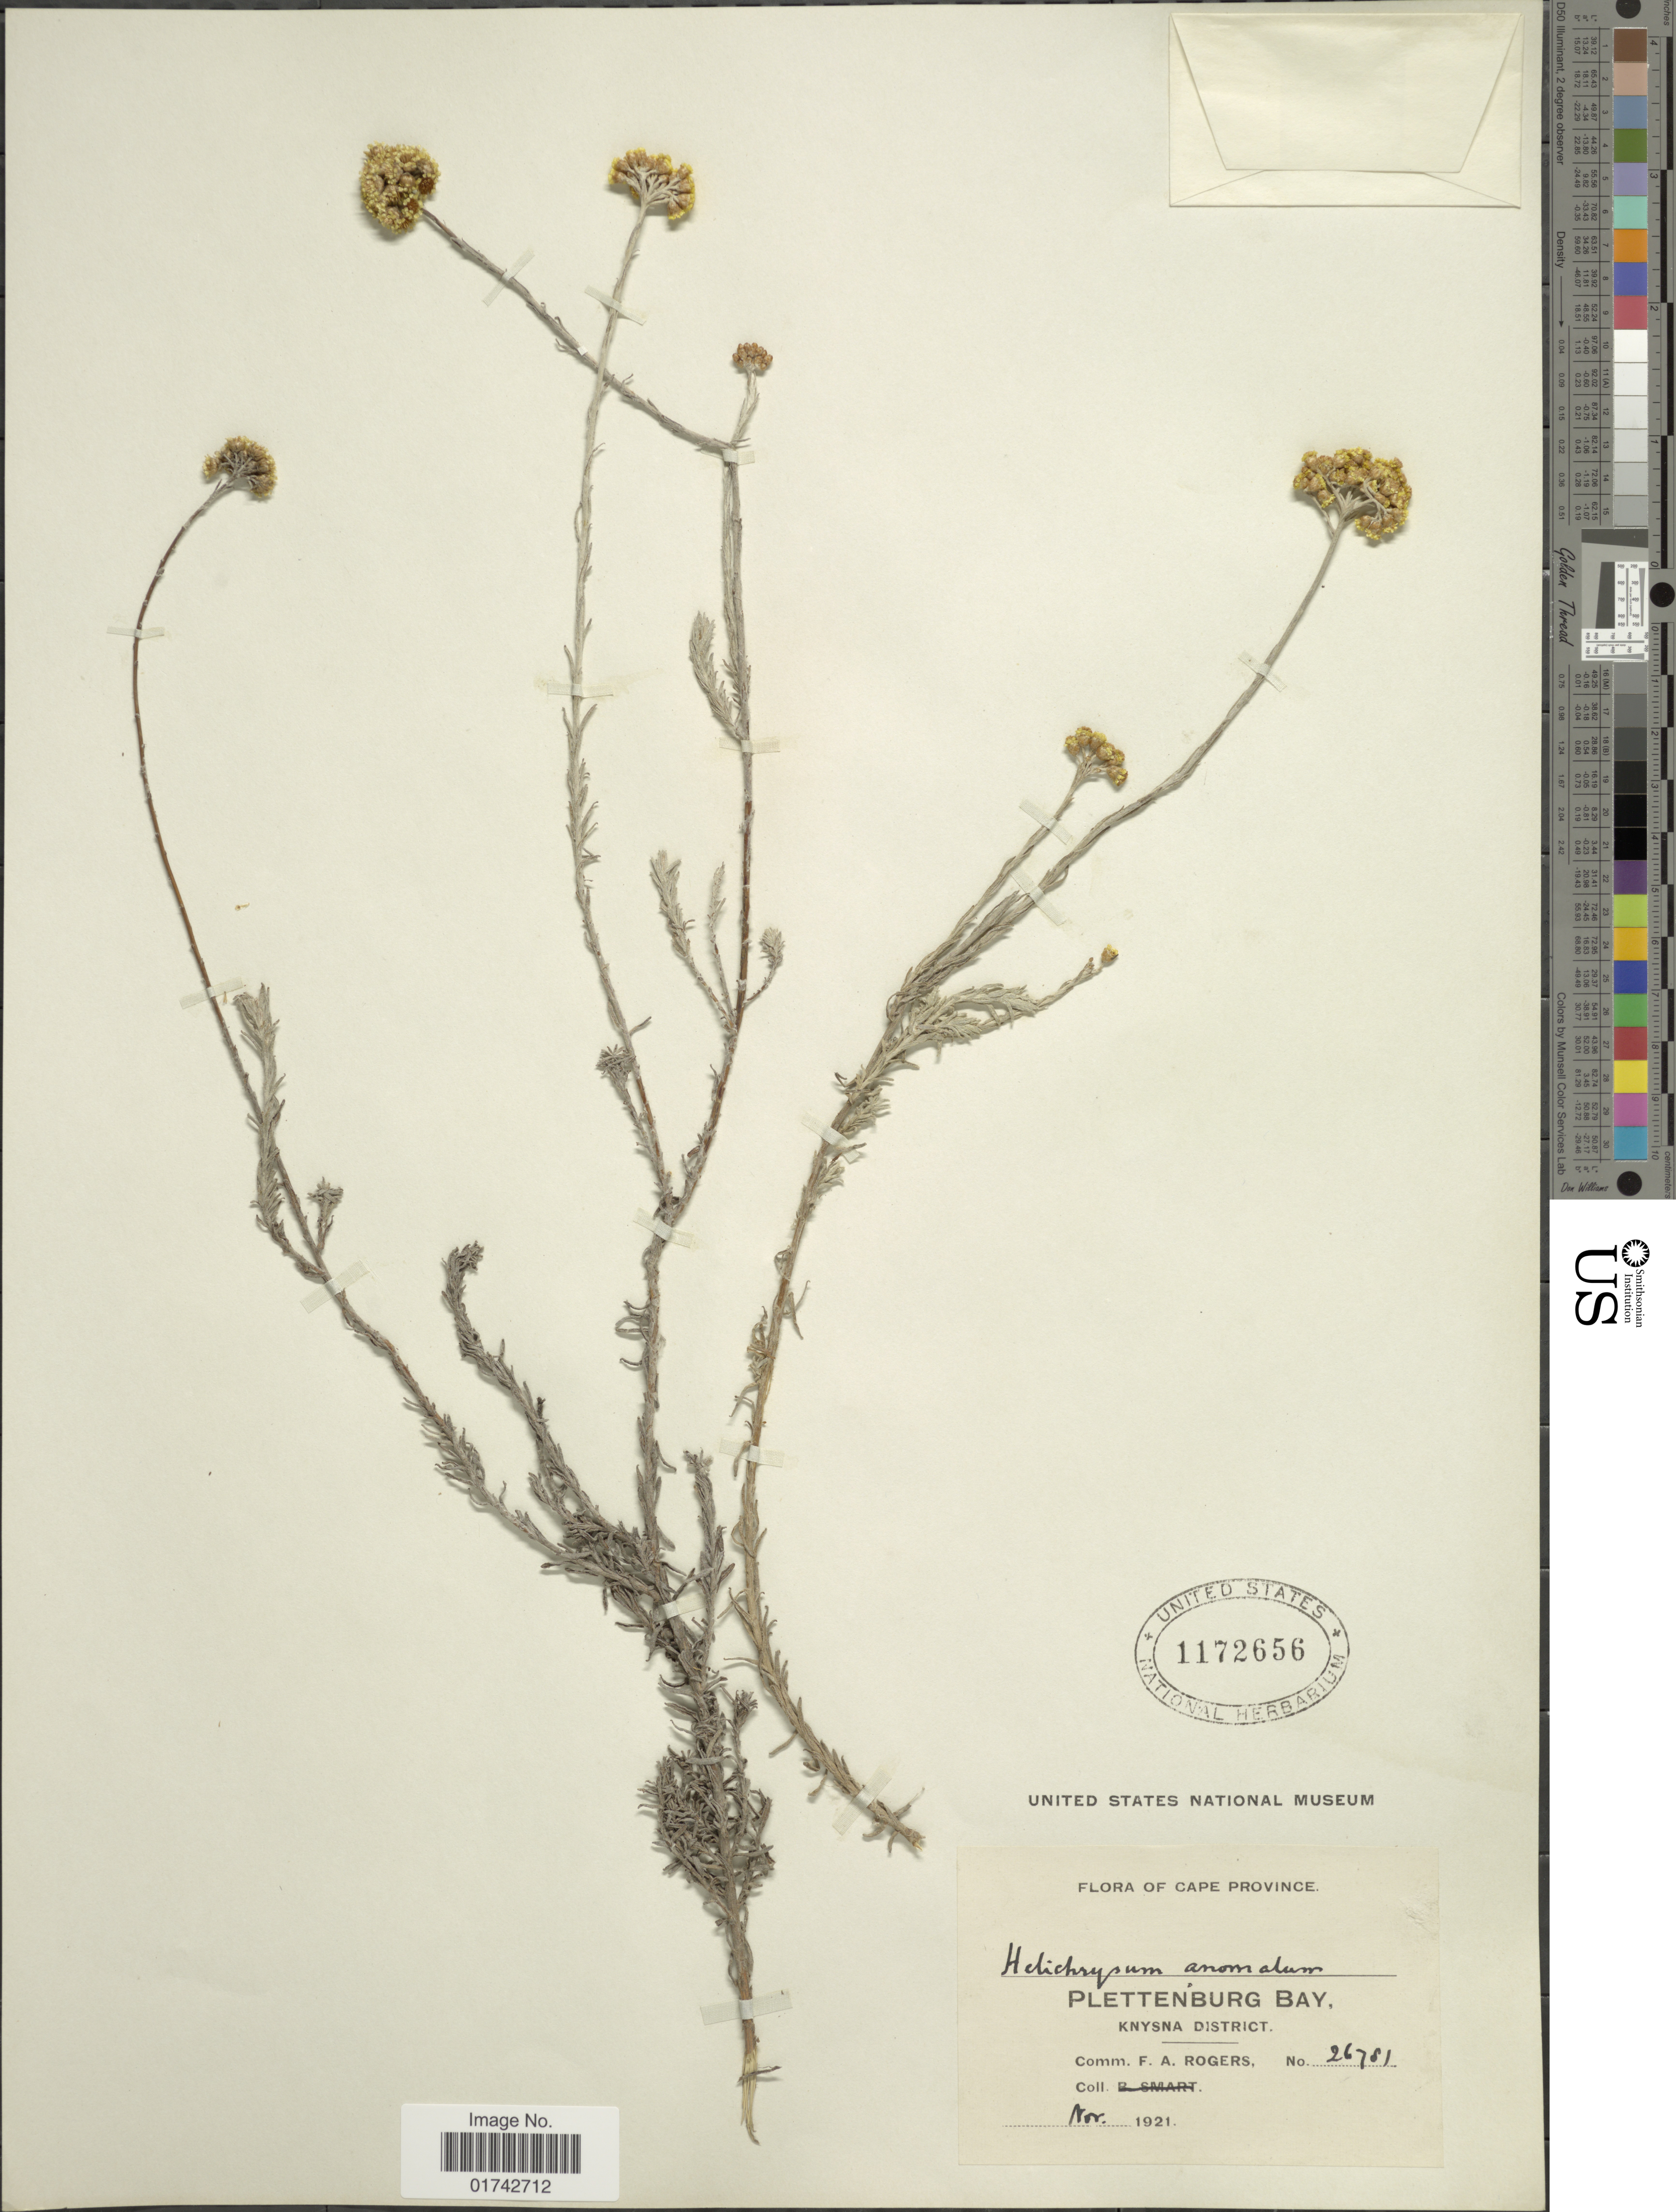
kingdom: Plantae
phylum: Tracheophyta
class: Magnoliopsida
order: Asterales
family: Asteraceae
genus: Helichrysum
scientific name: Helichrysum anomalum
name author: Less.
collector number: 26781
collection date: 1921-11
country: South Africa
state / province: Western Cape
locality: Plettenburg Bay. Knysna District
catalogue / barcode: US 1172656